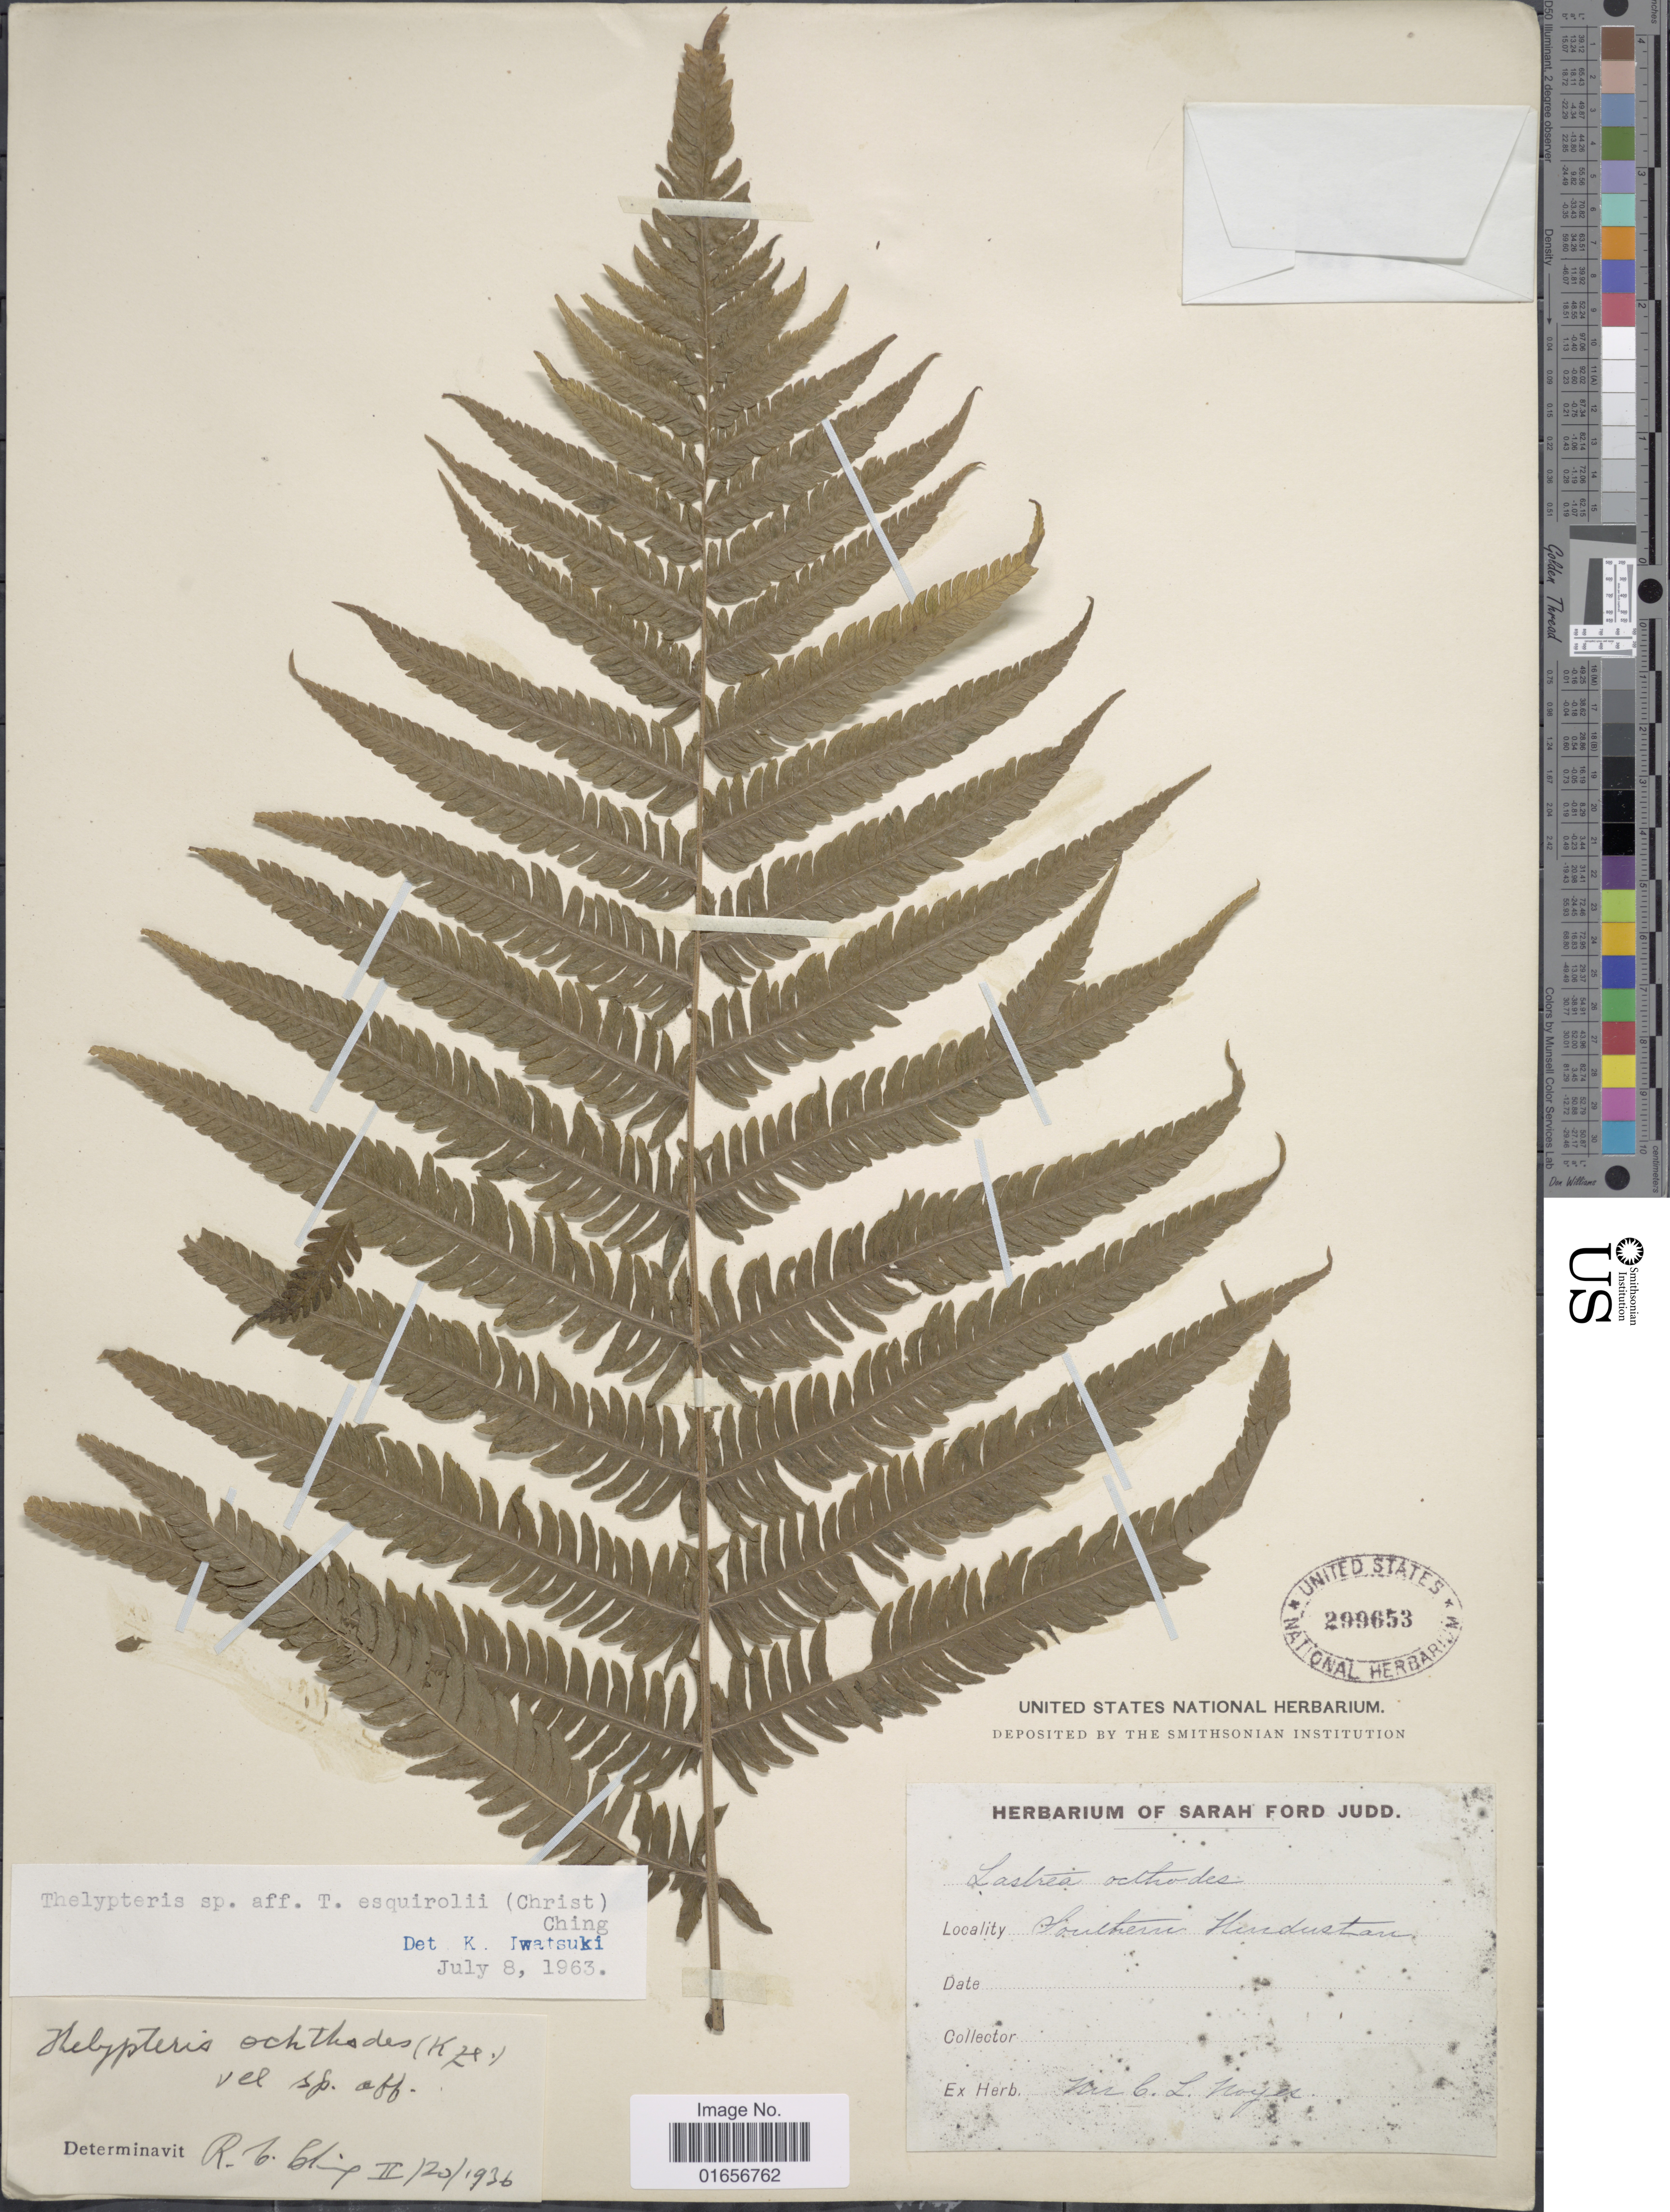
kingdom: Plantae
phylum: Tracheophyta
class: Polypodiopsida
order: Polypodiales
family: Thelypteridaceae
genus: Pseudocyclosorus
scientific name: Pseudocyclosorus esquirolii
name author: (Christ) Ching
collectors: ex herb. C. L. Noyes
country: India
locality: Southern Hindustan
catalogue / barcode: US 299653